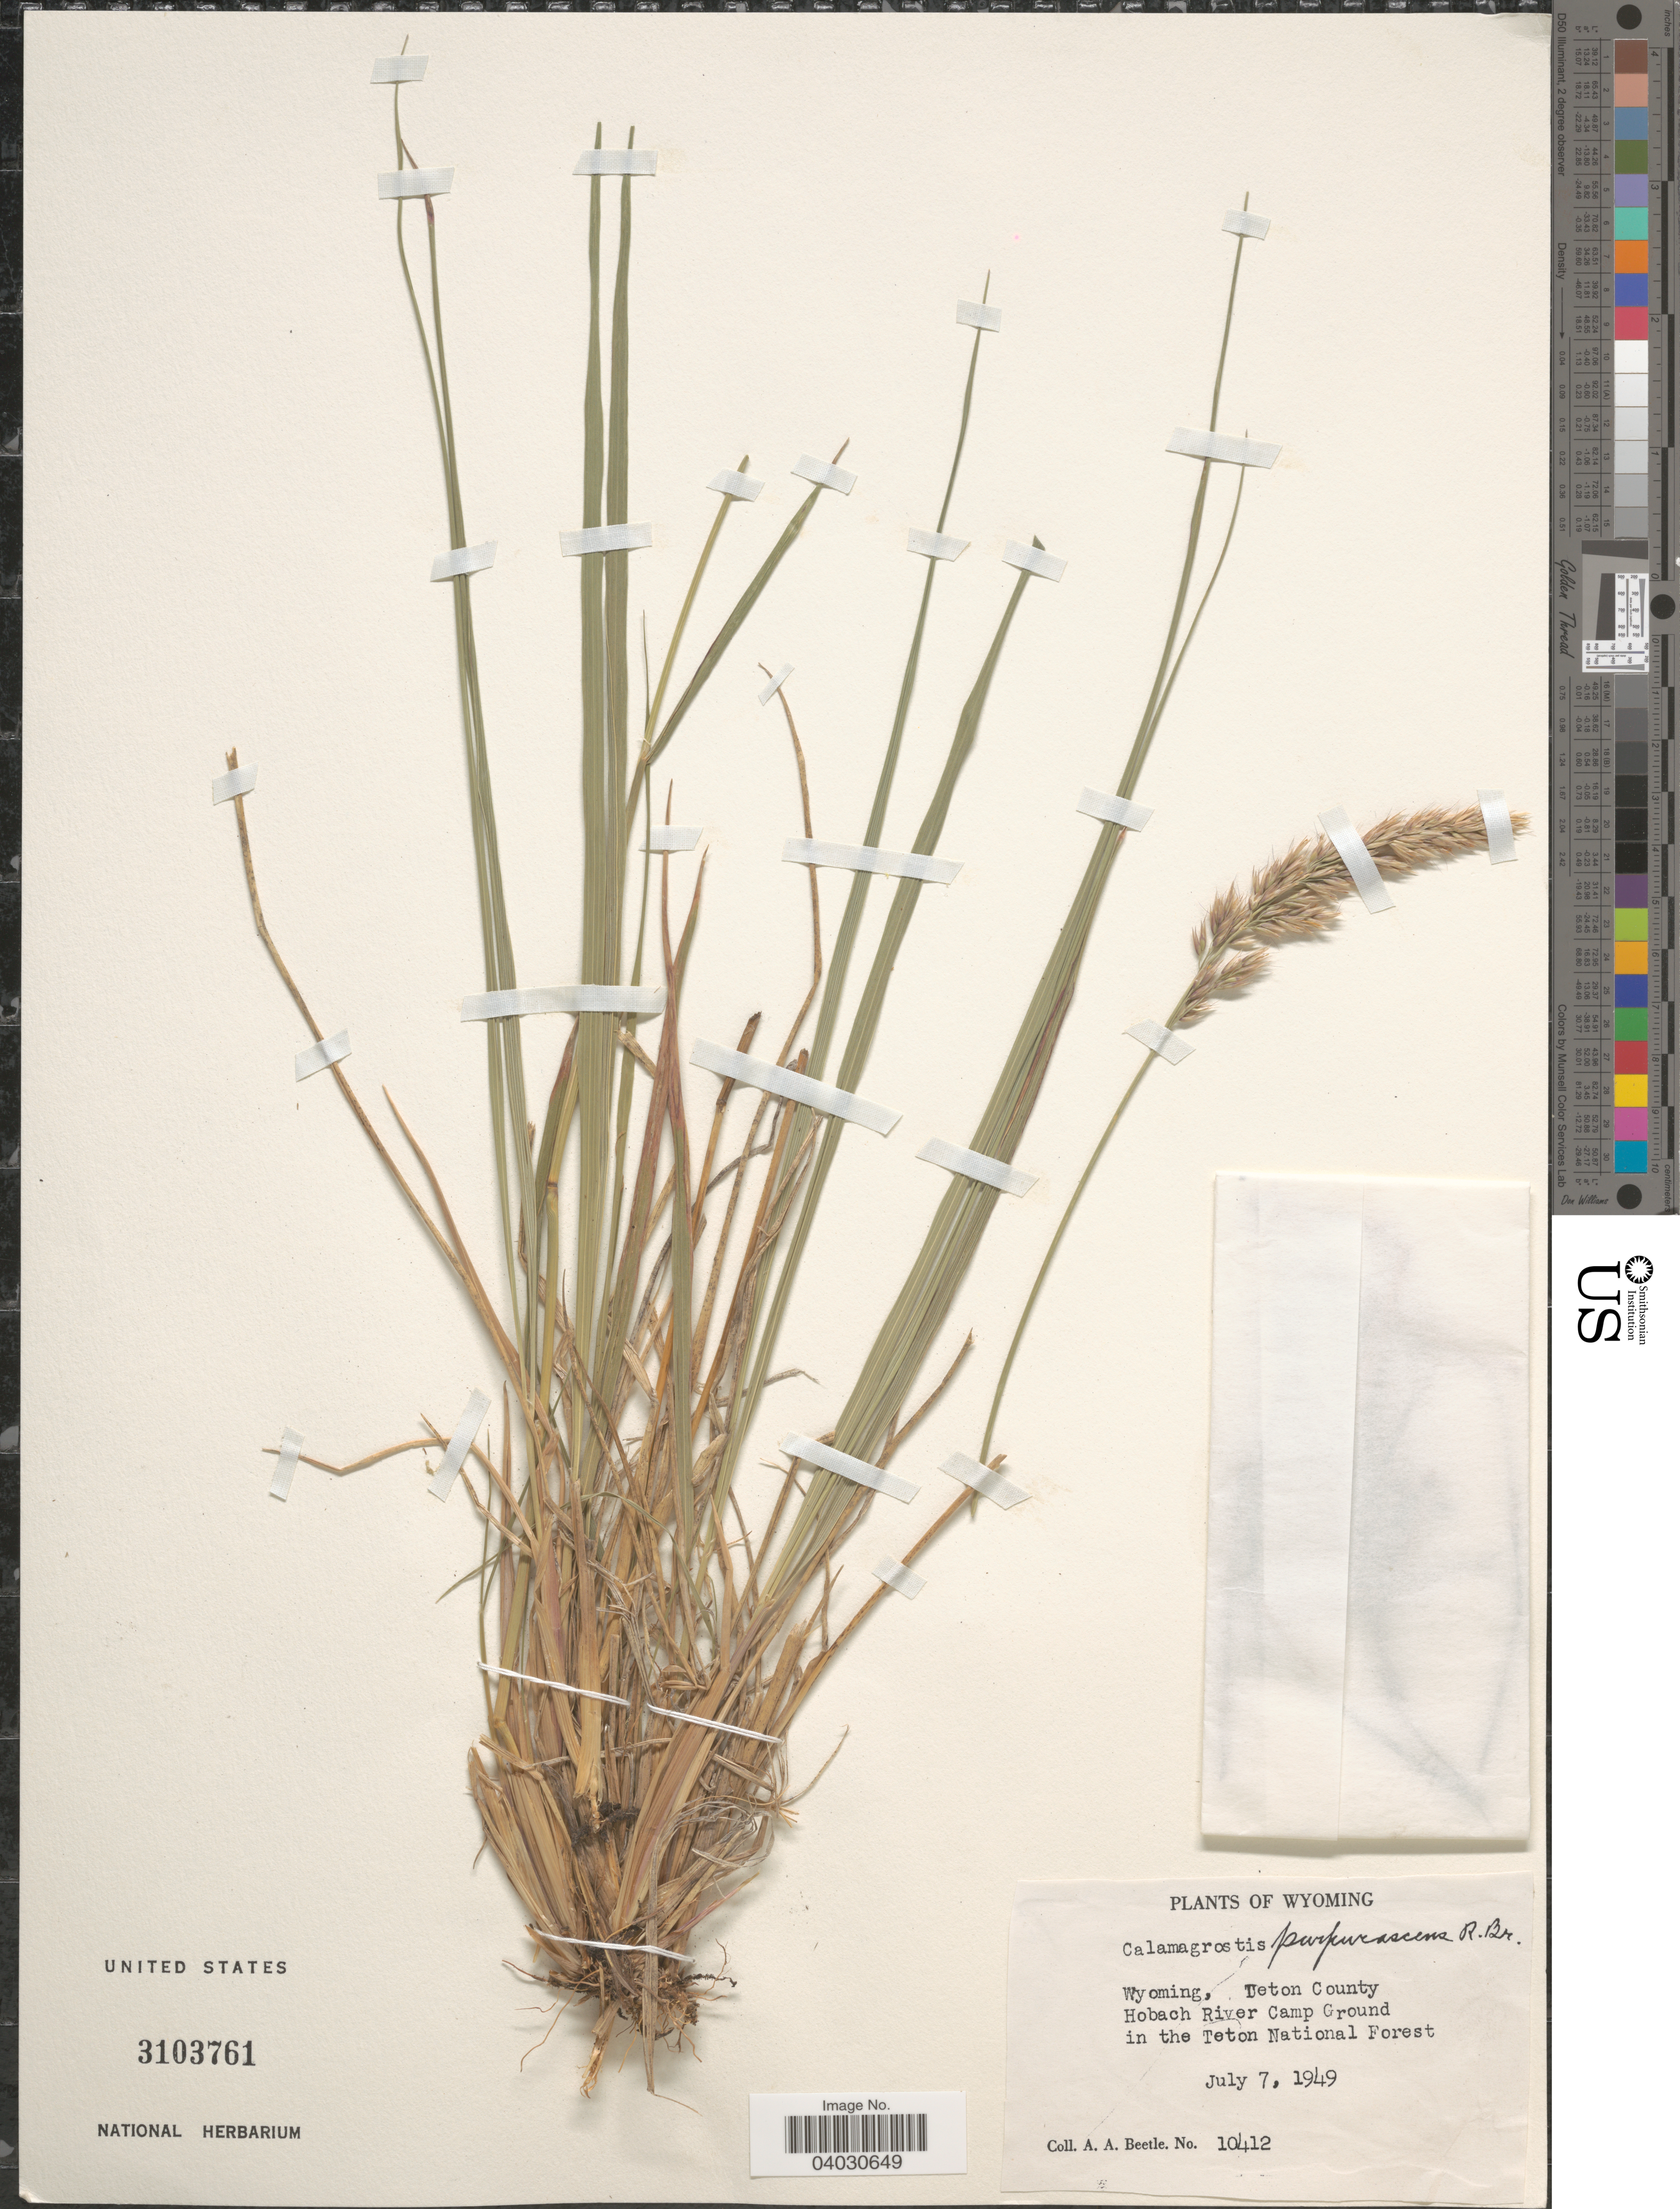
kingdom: Plantae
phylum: Tracheophyta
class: Liliopsida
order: Poales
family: Poaceae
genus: Calamagrostis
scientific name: Calamagrostis purpurascens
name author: R. Br.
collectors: A. A. Beetle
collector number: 10412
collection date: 1949-07-07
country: United States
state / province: Wyoming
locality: Teton County. Hobach River Camp Ground in the Teton National Forest.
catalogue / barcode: US 3103761